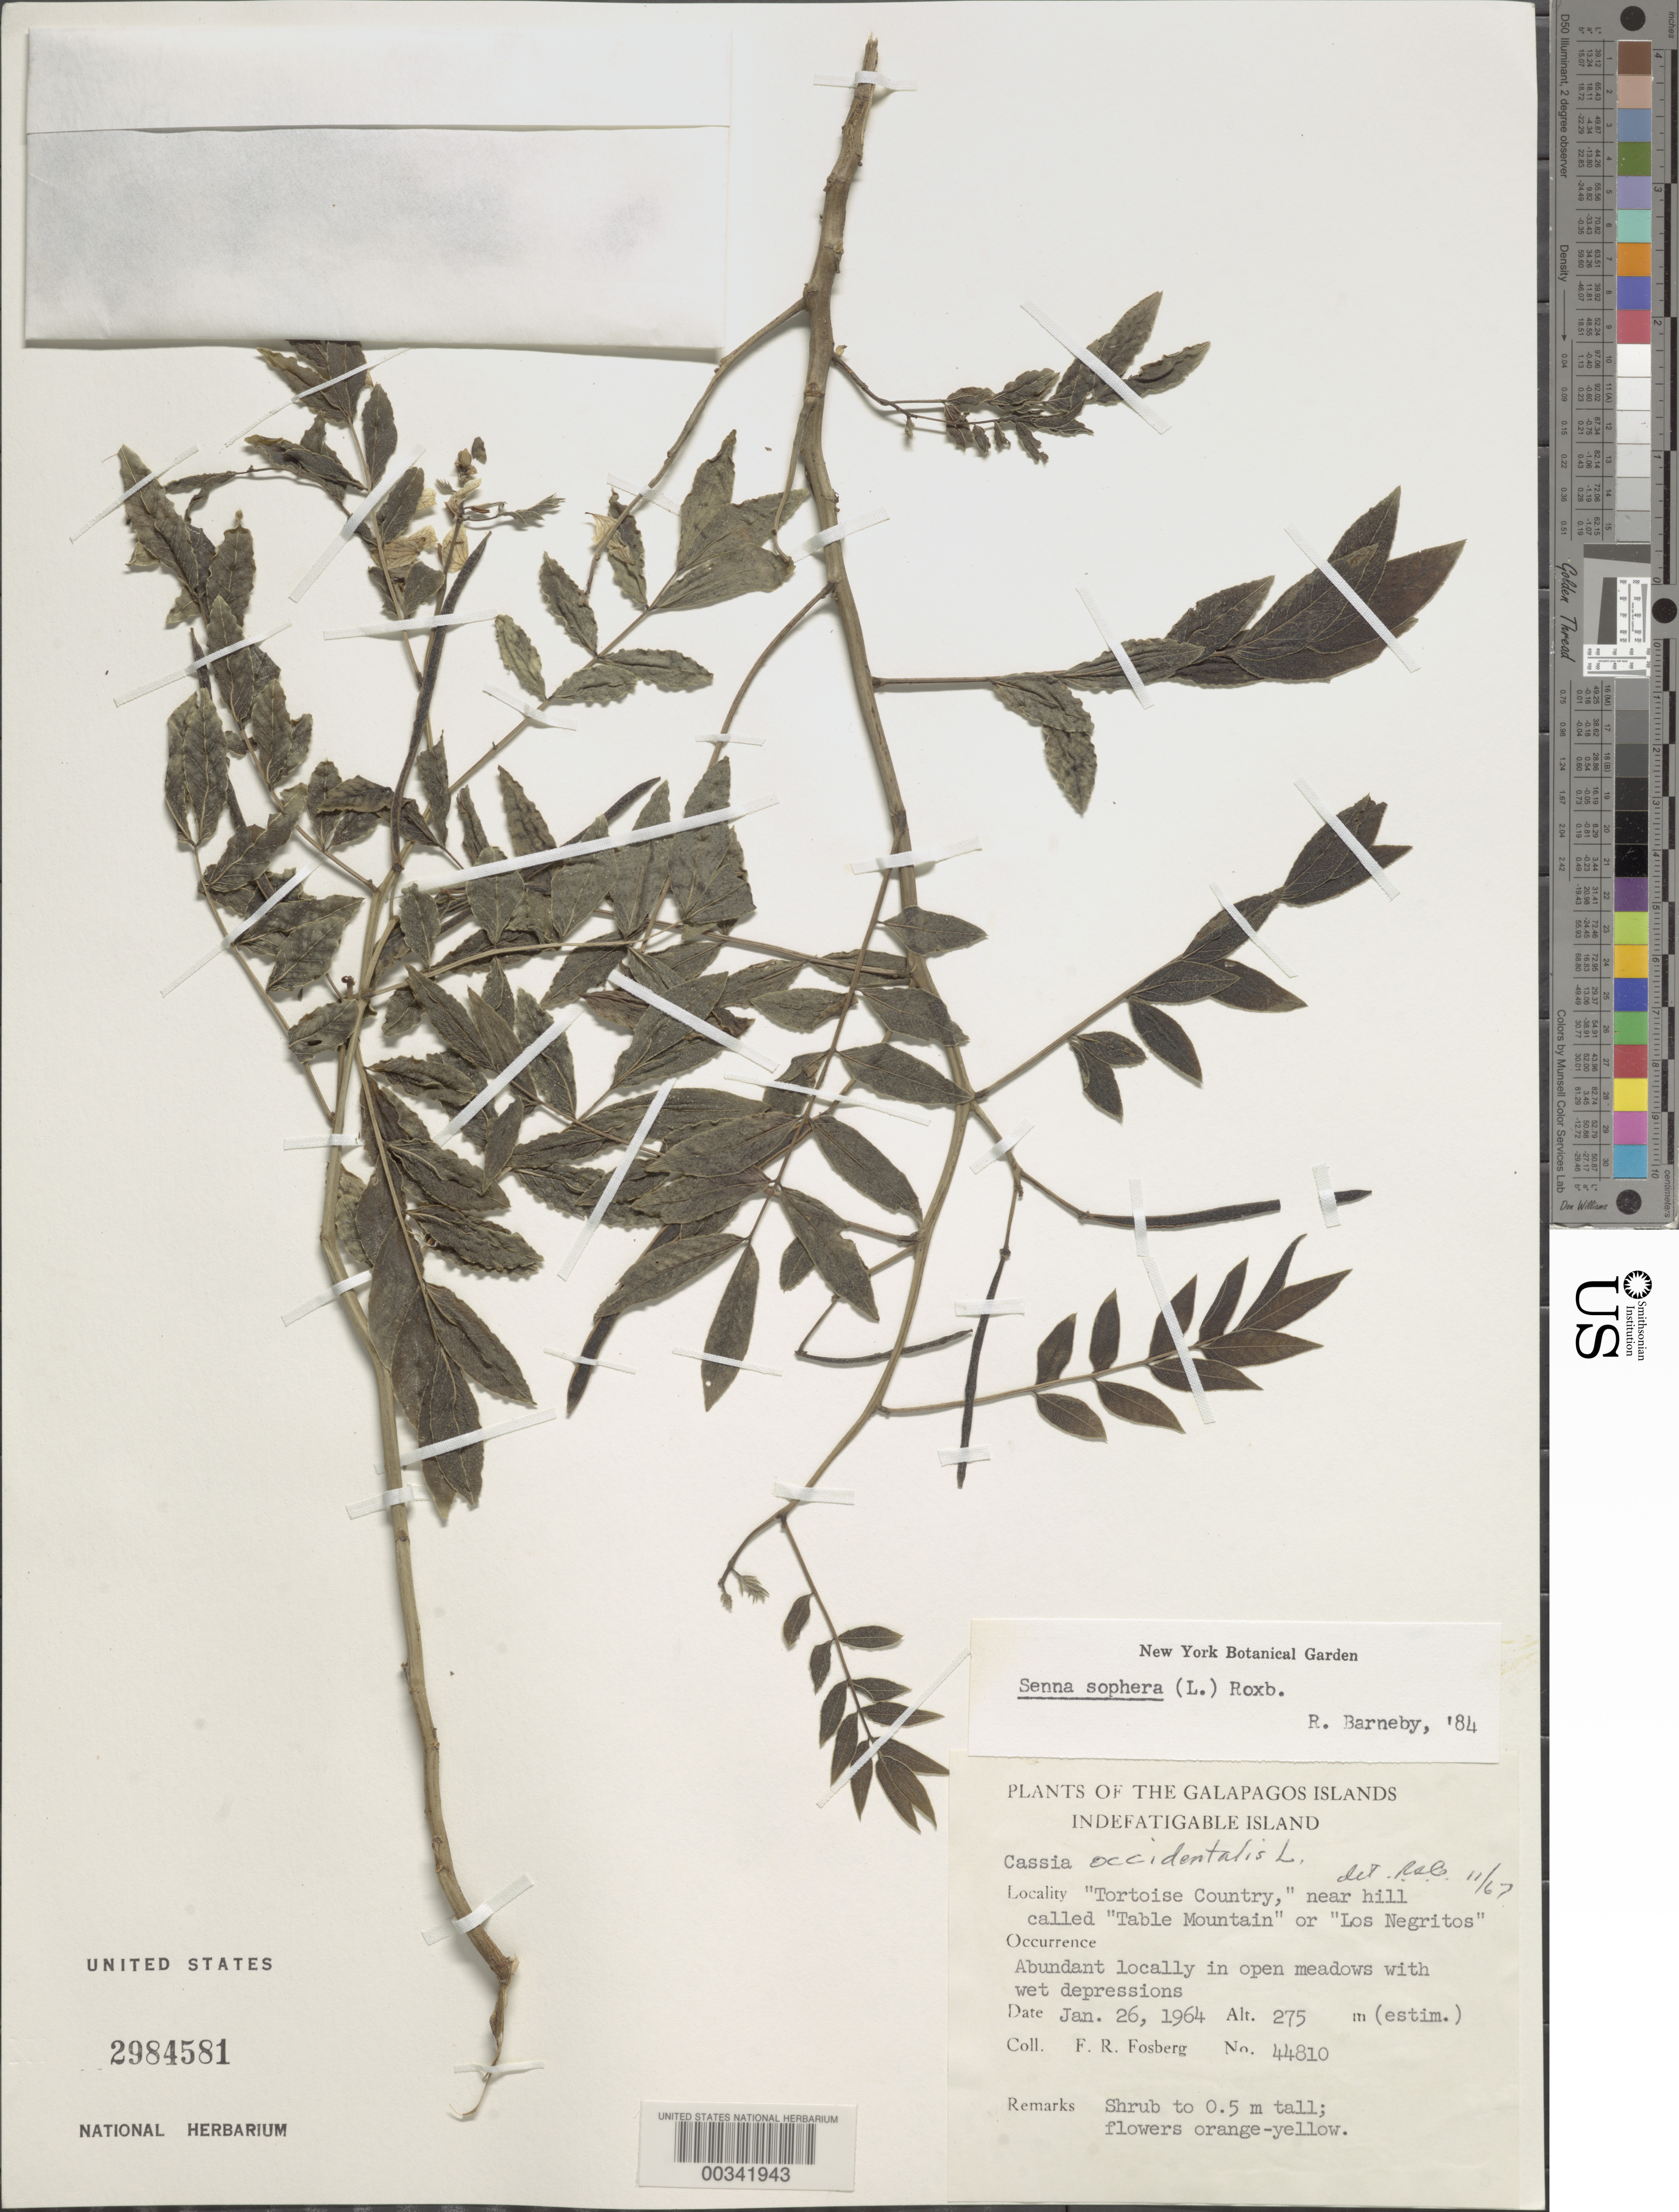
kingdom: Plantae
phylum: Tracheophyta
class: Magnoliopsida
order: Fabales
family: Fabaceae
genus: Senna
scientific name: Senna sophera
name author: (L.) Roxb.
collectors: F. R. Fosberg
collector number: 44810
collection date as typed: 26 Jan 1964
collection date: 1964-01-26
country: Ecuador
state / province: Colón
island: Santa Cruz [Indefatigable, Chaves]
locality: "Tortoise Country," near hill called "Table Mountain" or "Los Negritos"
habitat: Open meadows with wet depressions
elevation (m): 275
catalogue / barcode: US 2984581